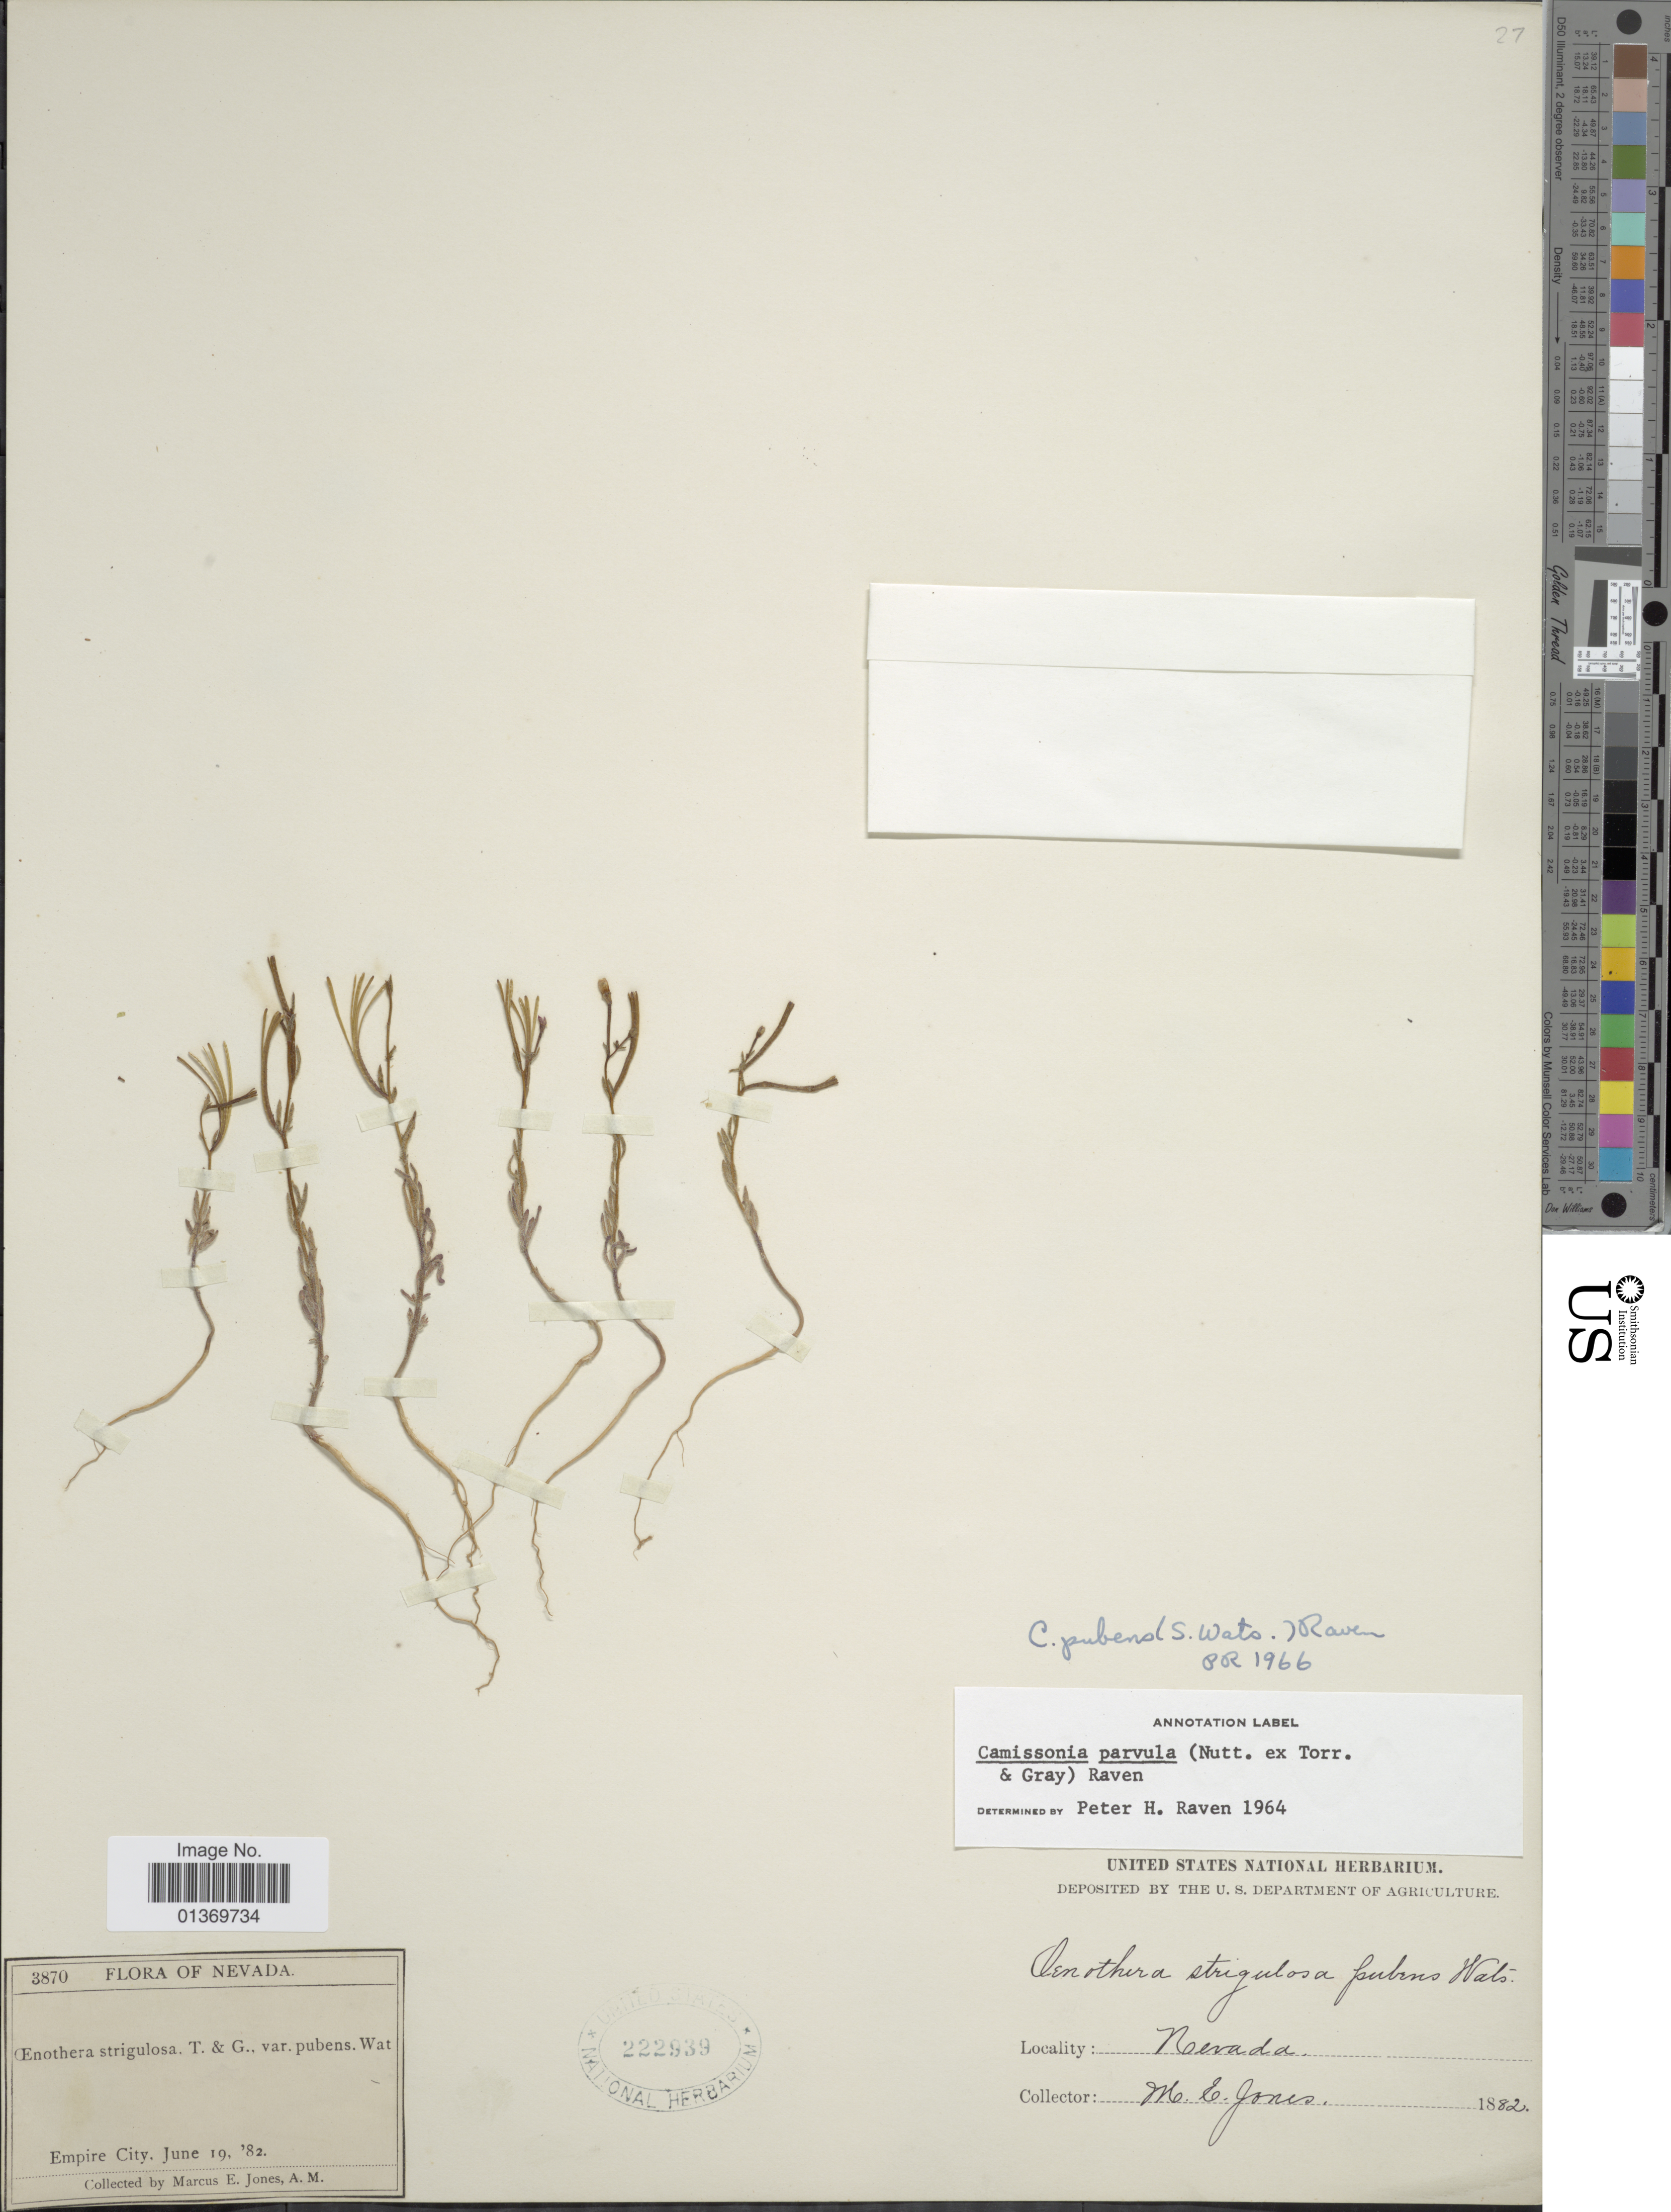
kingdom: Plantae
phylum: Tracheophyta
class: Magnoliopsida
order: Myrtales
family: Onagraceae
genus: Camissonia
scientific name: Camissonia pubens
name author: (S. Watson) P.H. Raven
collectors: M. E. Jones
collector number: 3870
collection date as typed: Transcribed d/m/y: 19/6/82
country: United States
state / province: Nevada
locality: Empire City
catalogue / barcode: US 222939